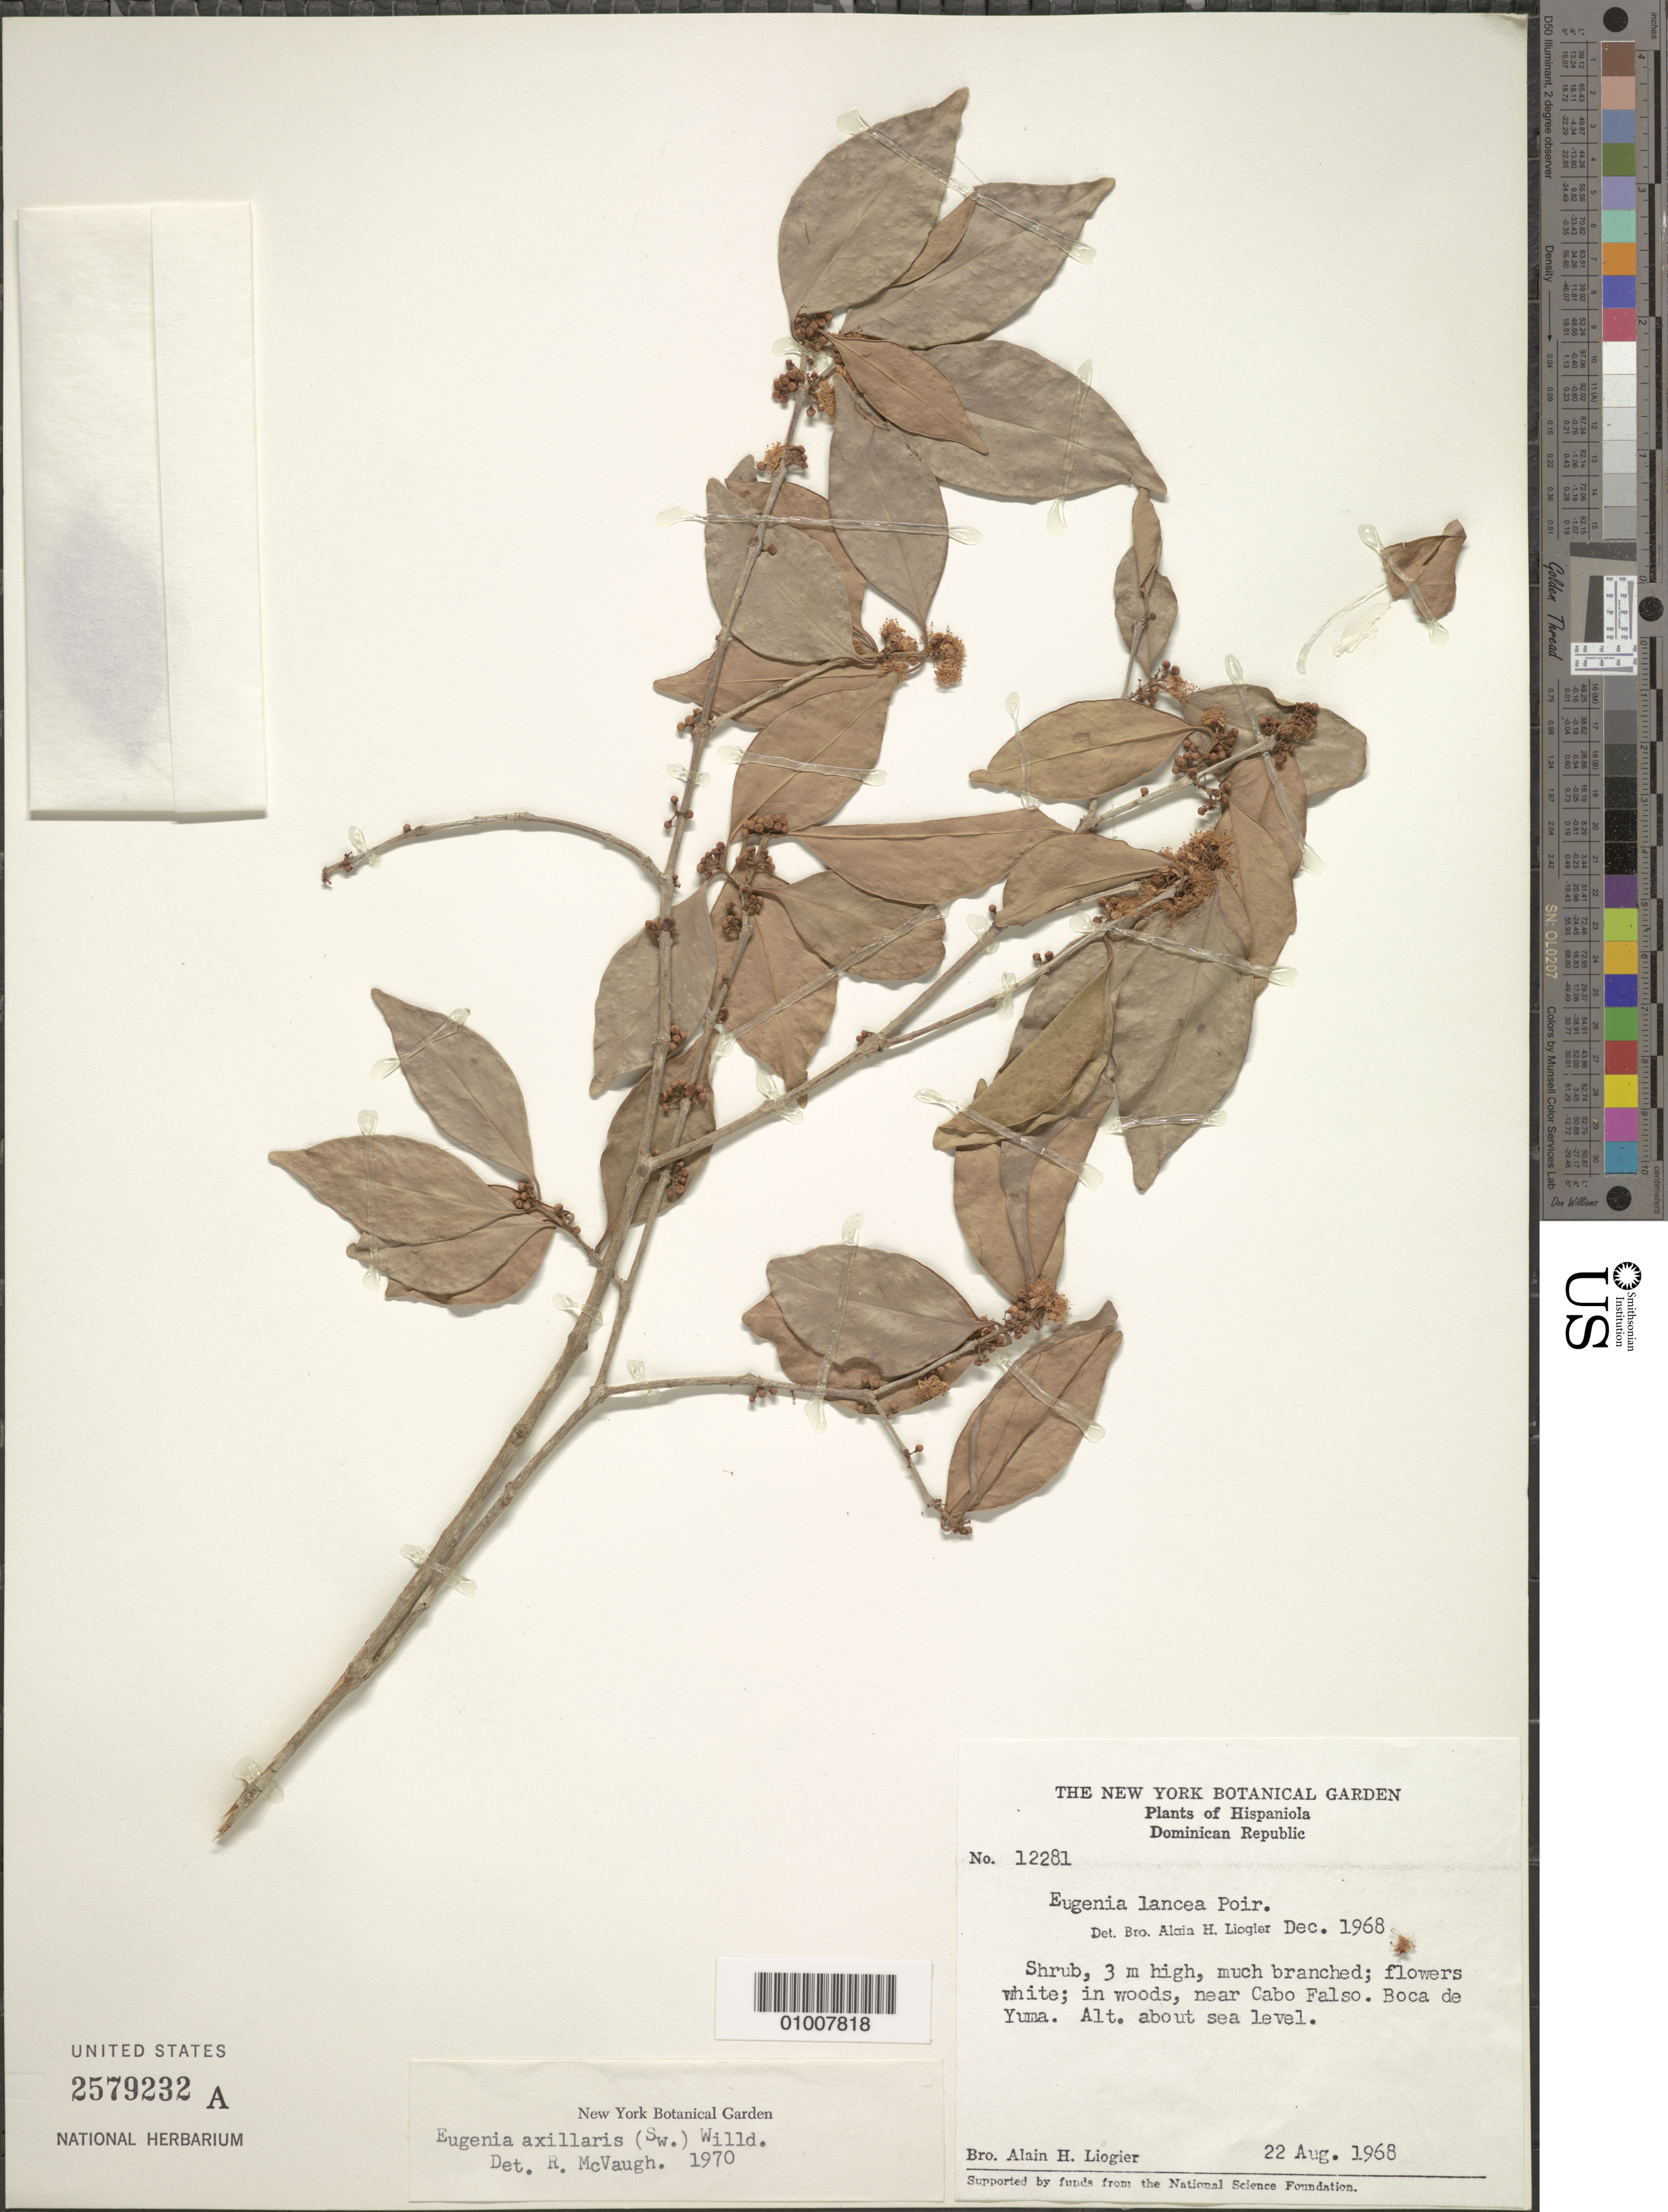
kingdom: Plantae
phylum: Tracheophyta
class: Magnoliopsida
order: Myrtales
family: Myrtaceae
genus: Eugenia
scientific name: Eugenia axillaris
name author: (Sw.) Willd.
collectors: A. H. Liogier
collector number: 12281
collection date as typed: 22 Aug 1968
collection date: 1968-08-22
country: Dominican Republic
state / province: La Romana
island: Hispaniola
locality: Near Cabo Falso, Boca de Yuma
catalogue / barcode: US 2579232A